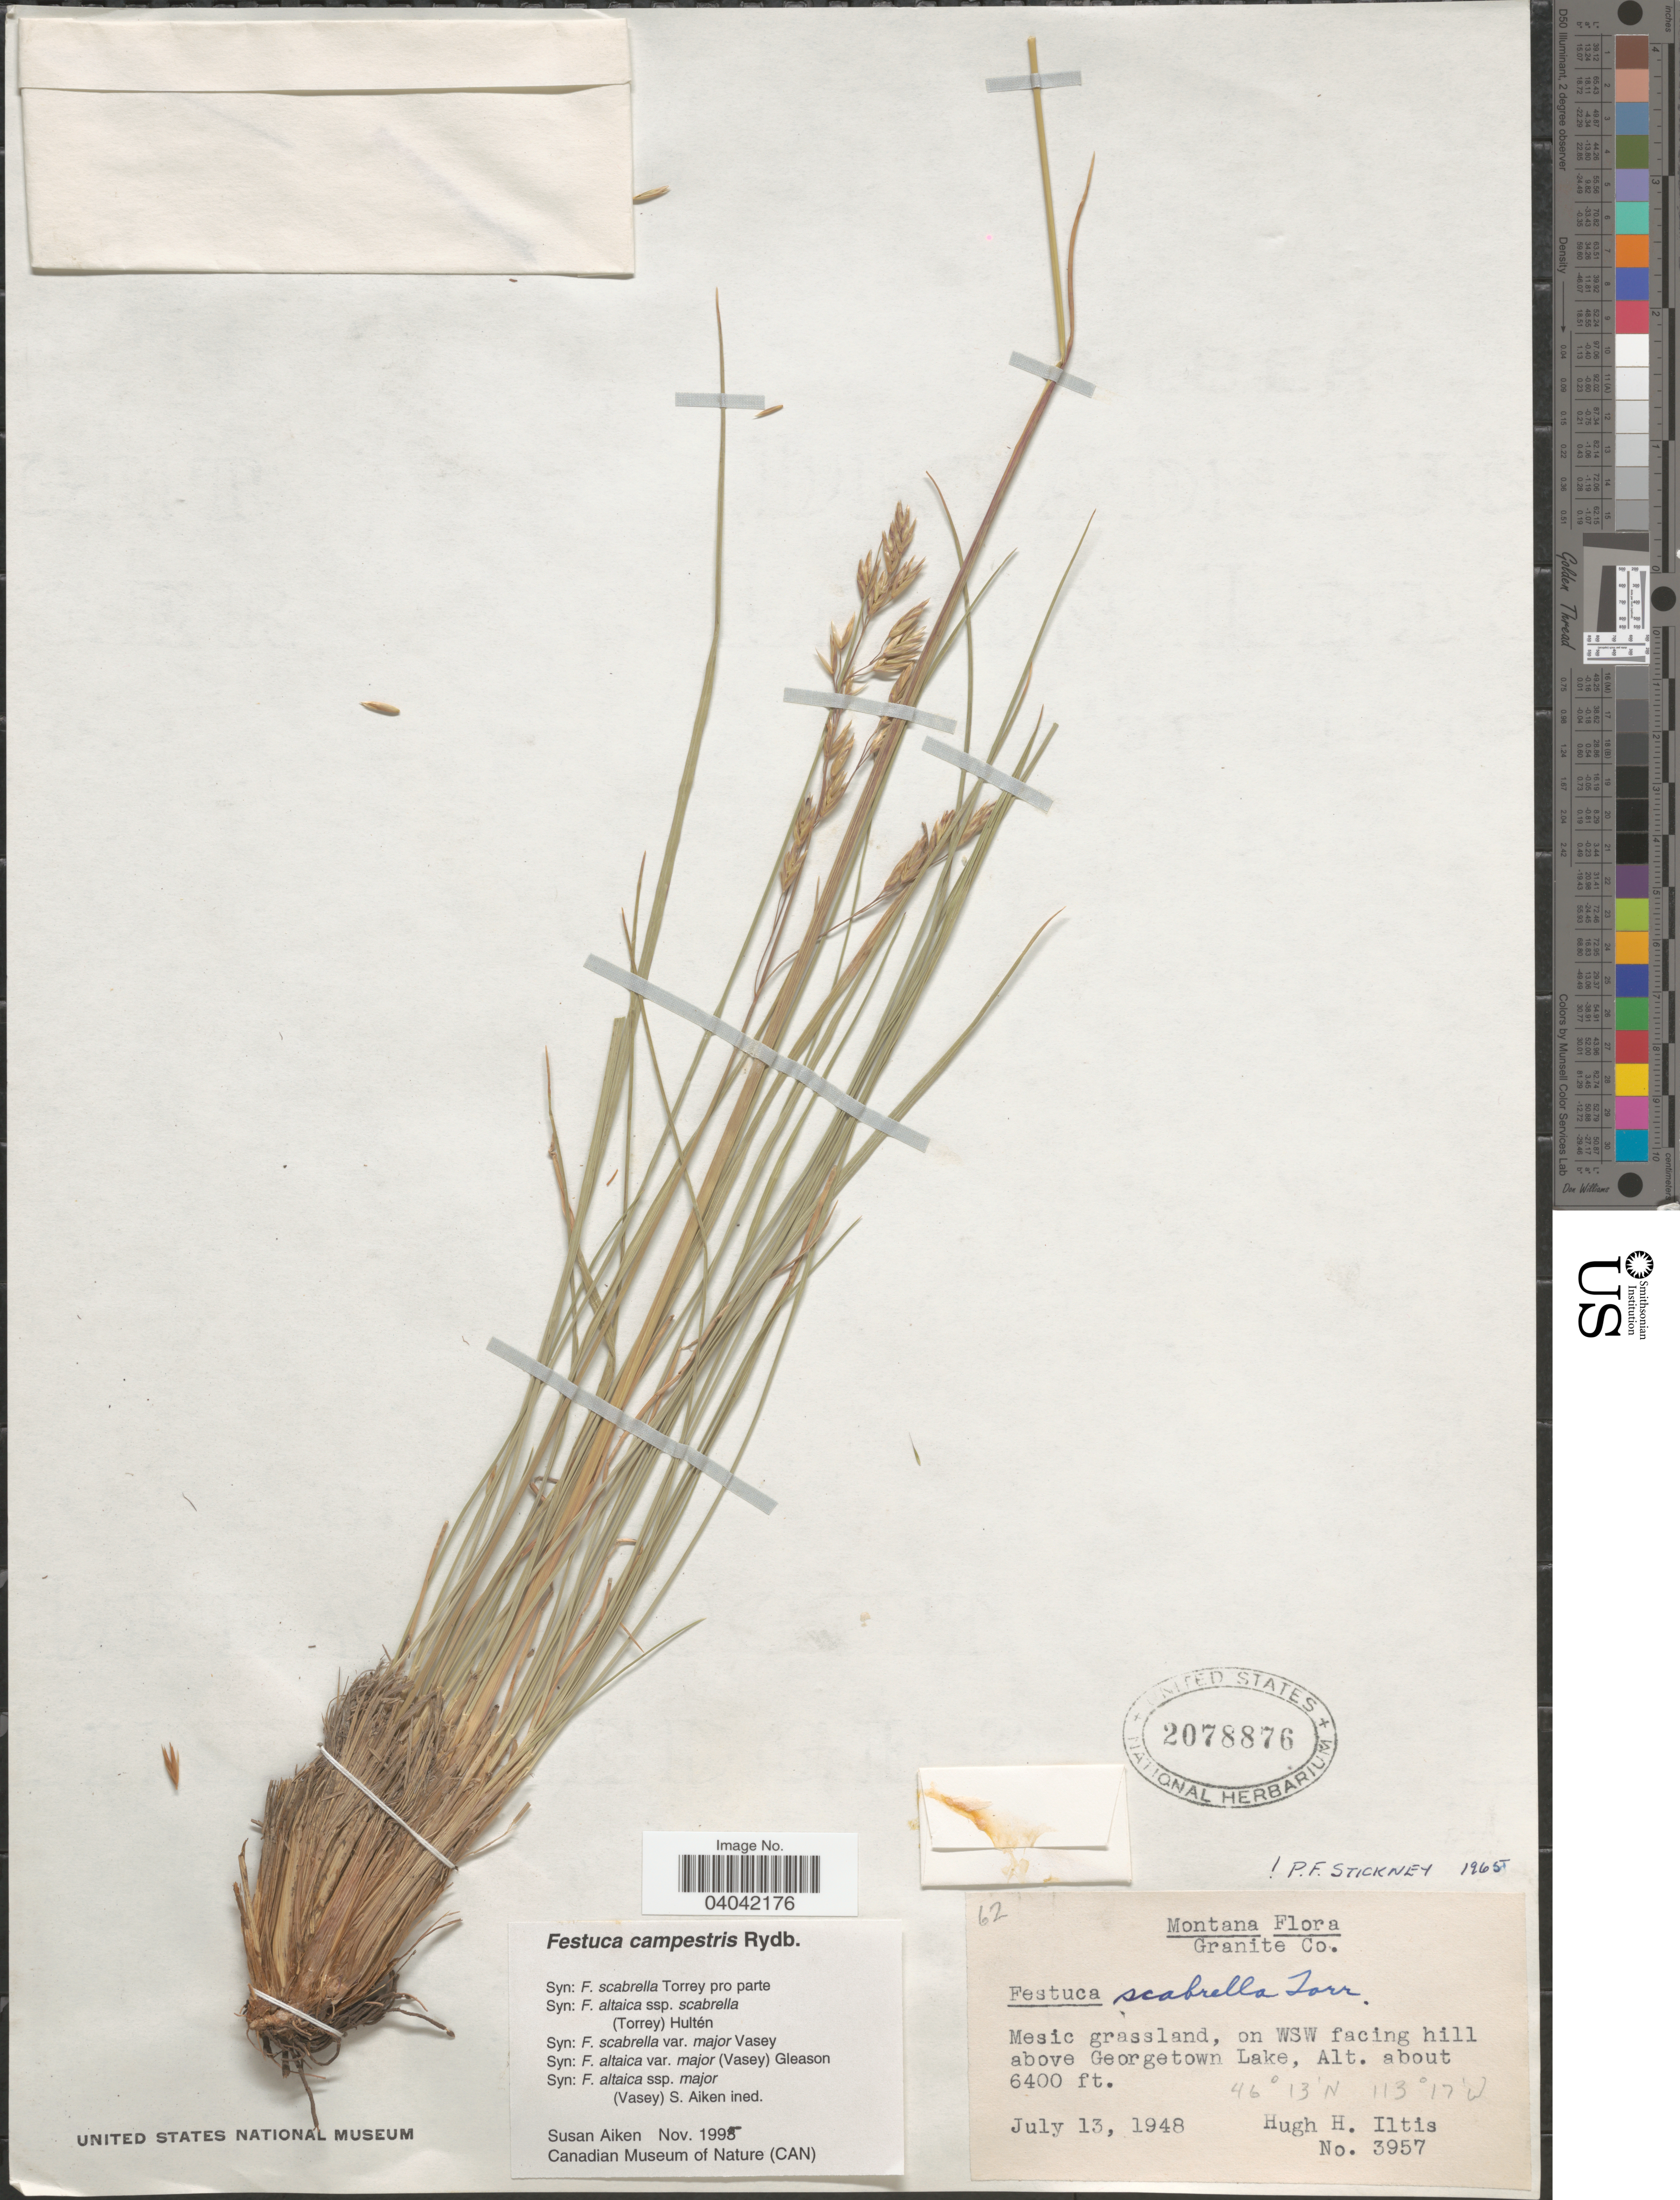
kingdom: Plantae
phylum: Tracheophyta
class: Liliopsida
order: Poales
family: Poaceae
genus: Festuca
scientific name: Festuca campestris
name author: Rydb.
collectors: H. Iltis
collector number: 3957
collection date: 1948-07-13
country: United States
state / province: Montana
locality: Granite Co. Mesic grassland, on WSW facing hill above Georgetown Lake.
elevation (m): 1951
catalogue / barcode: US 2078876